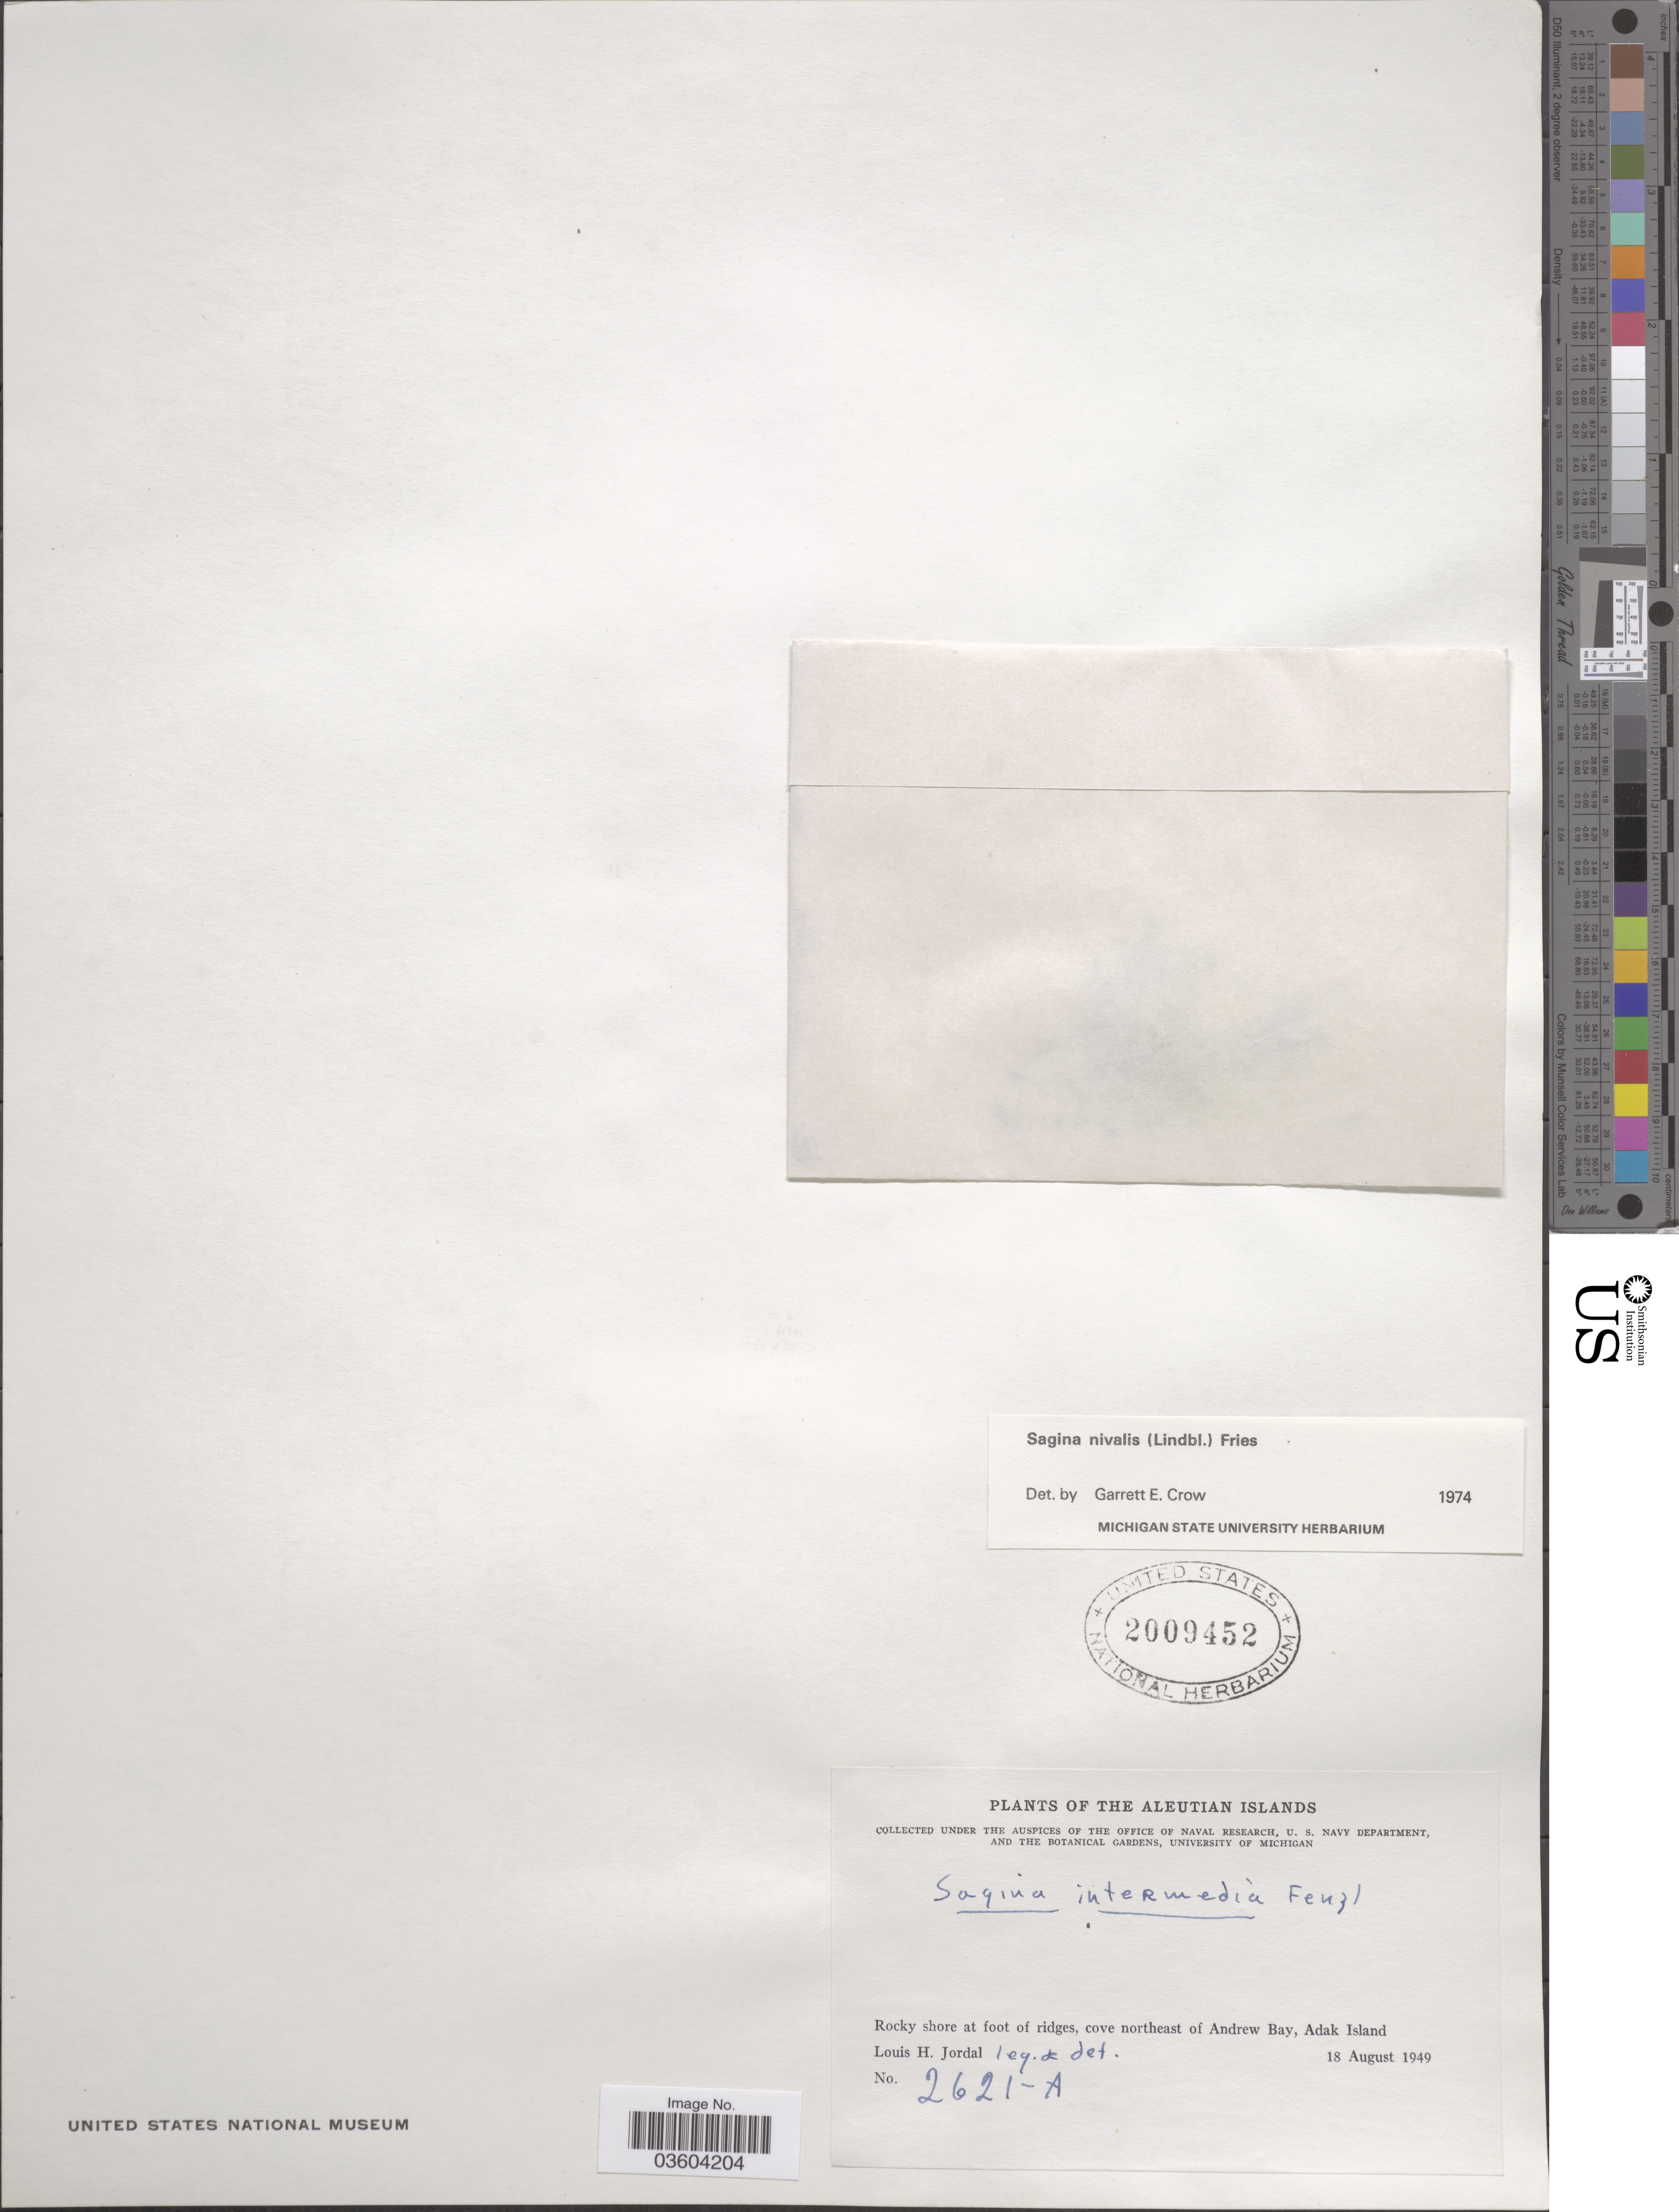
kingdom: Plantae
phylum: Tracheophyta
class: Magnoliopsida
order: Caryophyllales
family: Caryophyllaceae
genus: Sagina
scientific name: Sagina nivalis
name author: (Lindblom) Fr.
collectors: L. Jordal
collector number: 2621-A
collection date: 1949-08-18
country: United States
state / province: Alaska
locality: The Aleutian Islands. Rocky shore at foot of ridges, cove northeast of Andrew Bay, Adak Island.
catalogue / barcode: US 2009452